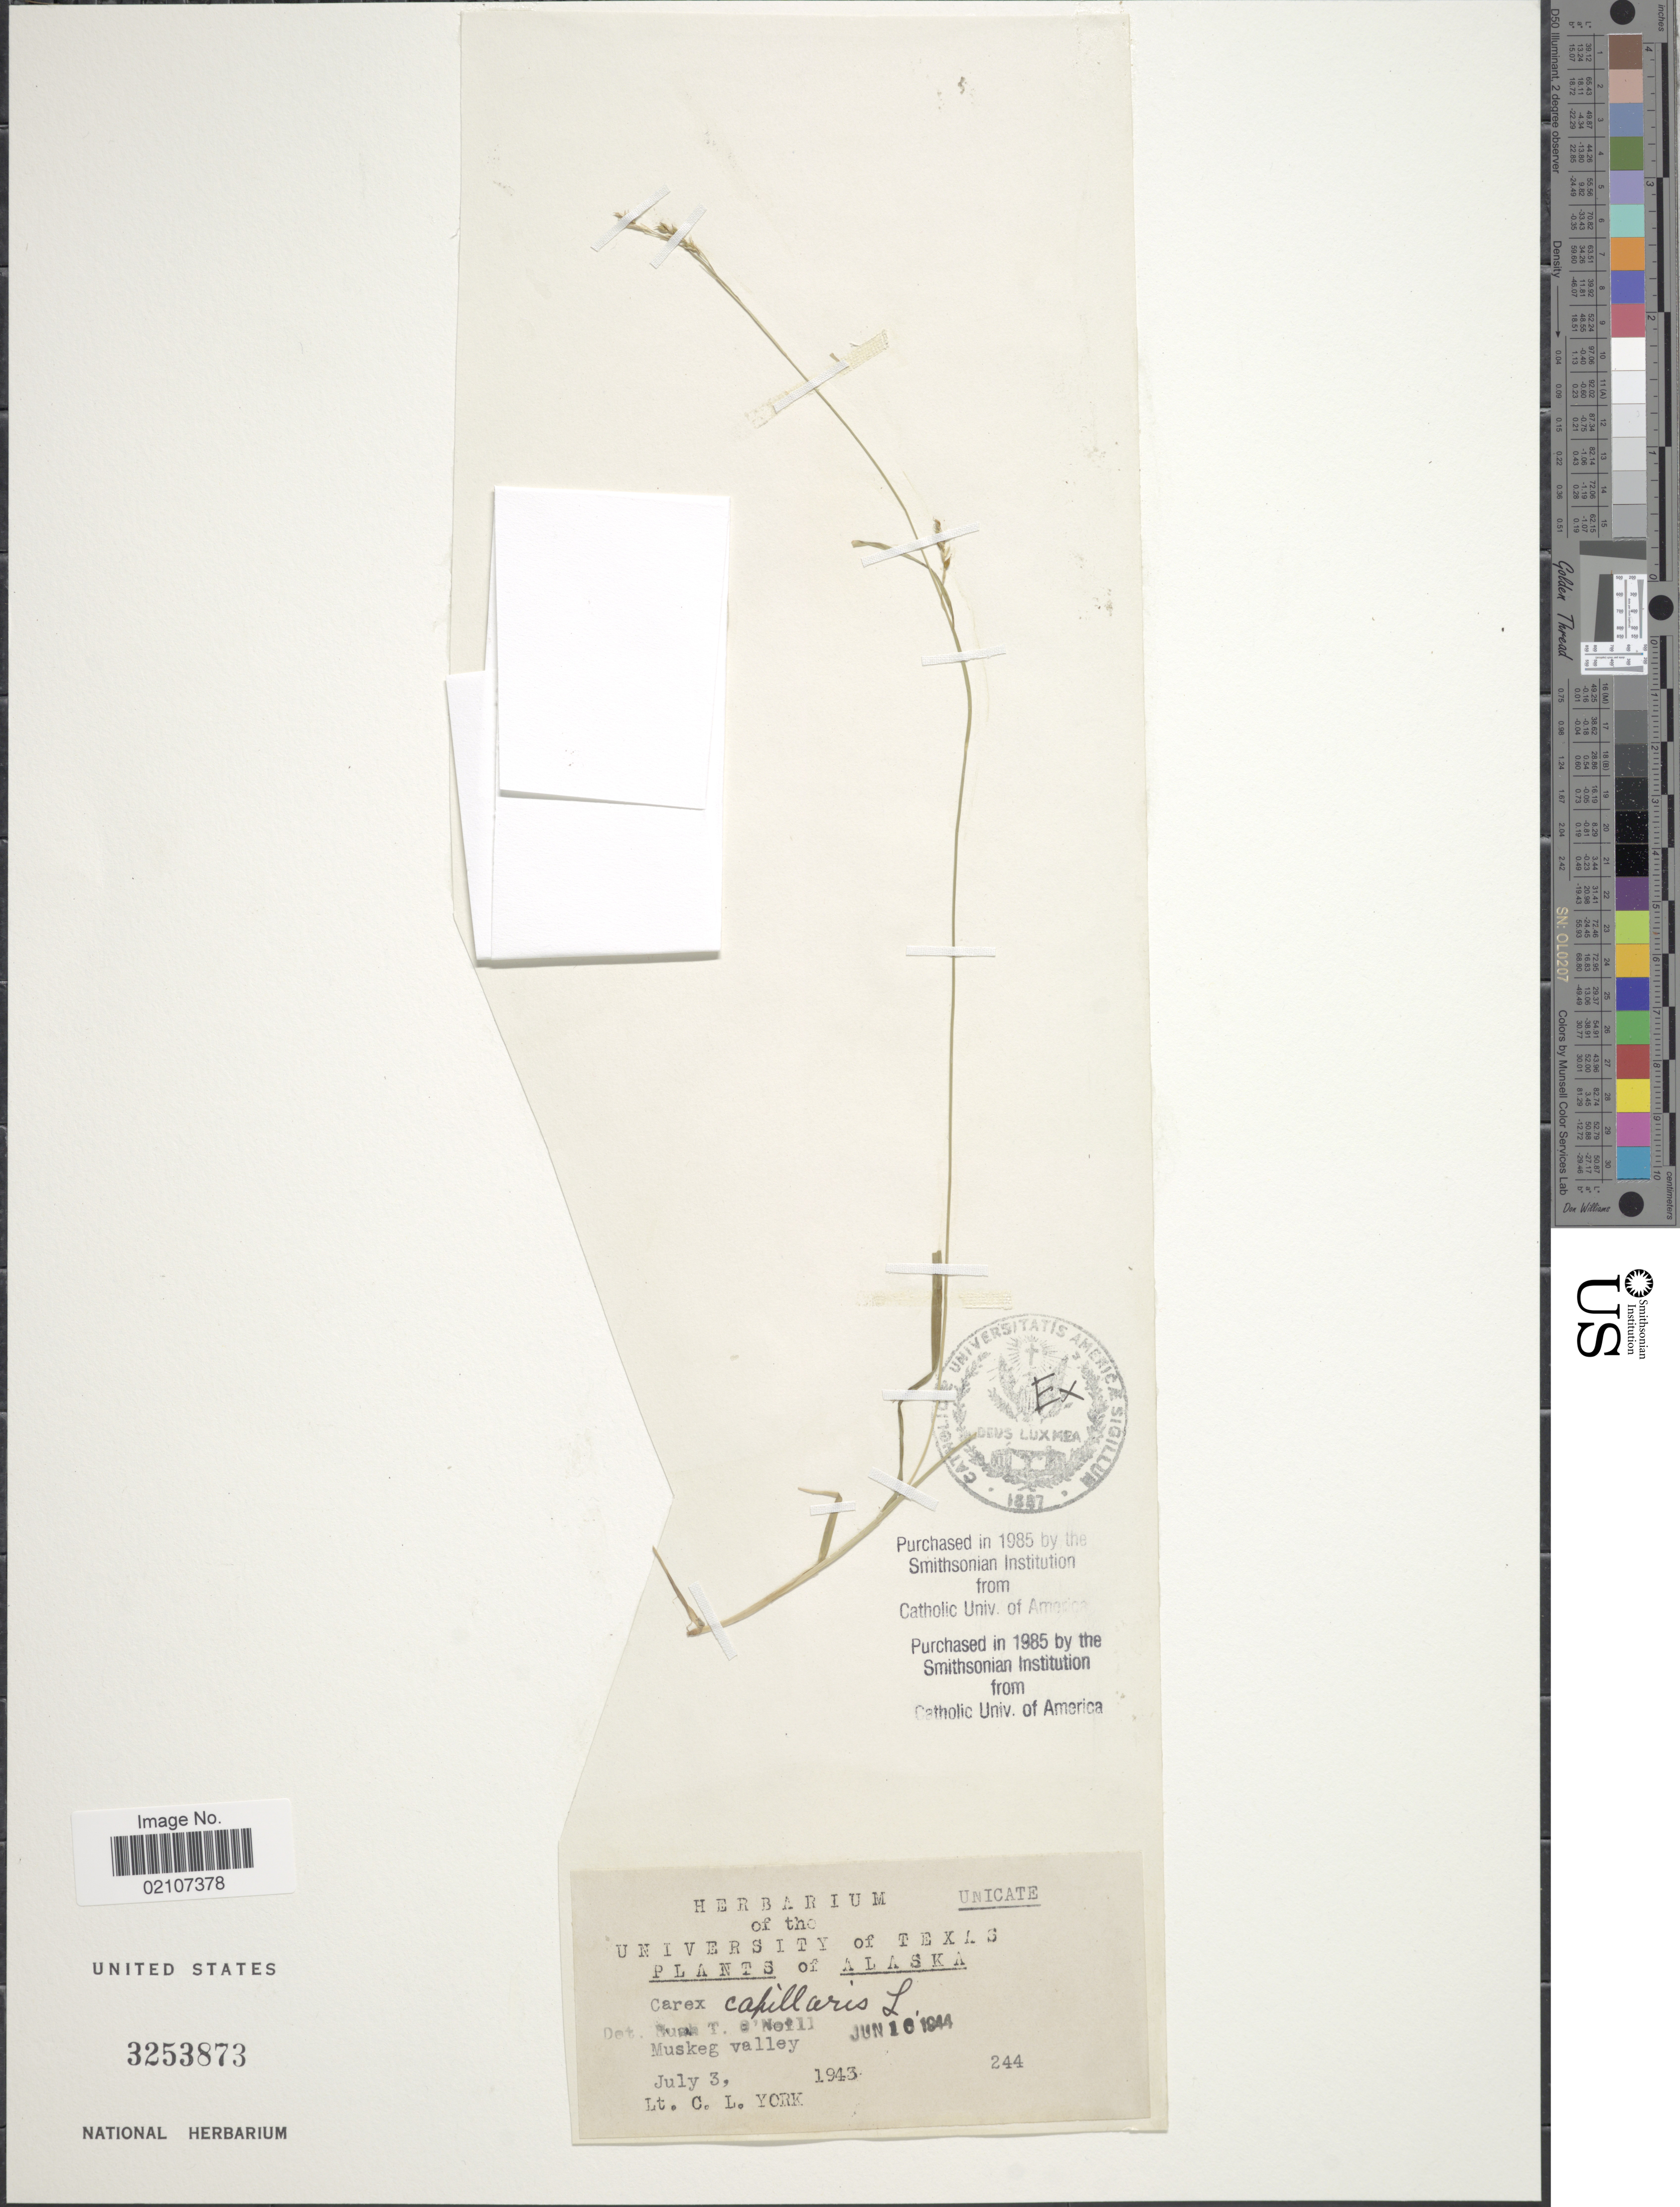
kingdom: Plantae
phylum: Tracheophyta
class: Liliopsida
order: Poales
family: Cyperaceae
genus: Carex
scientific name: Carex capillaris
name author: L.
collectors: C. L. York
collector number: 244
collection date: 1943-07-03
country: United States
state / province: Alaska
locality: Muskeg valley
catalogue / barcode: US 3253873